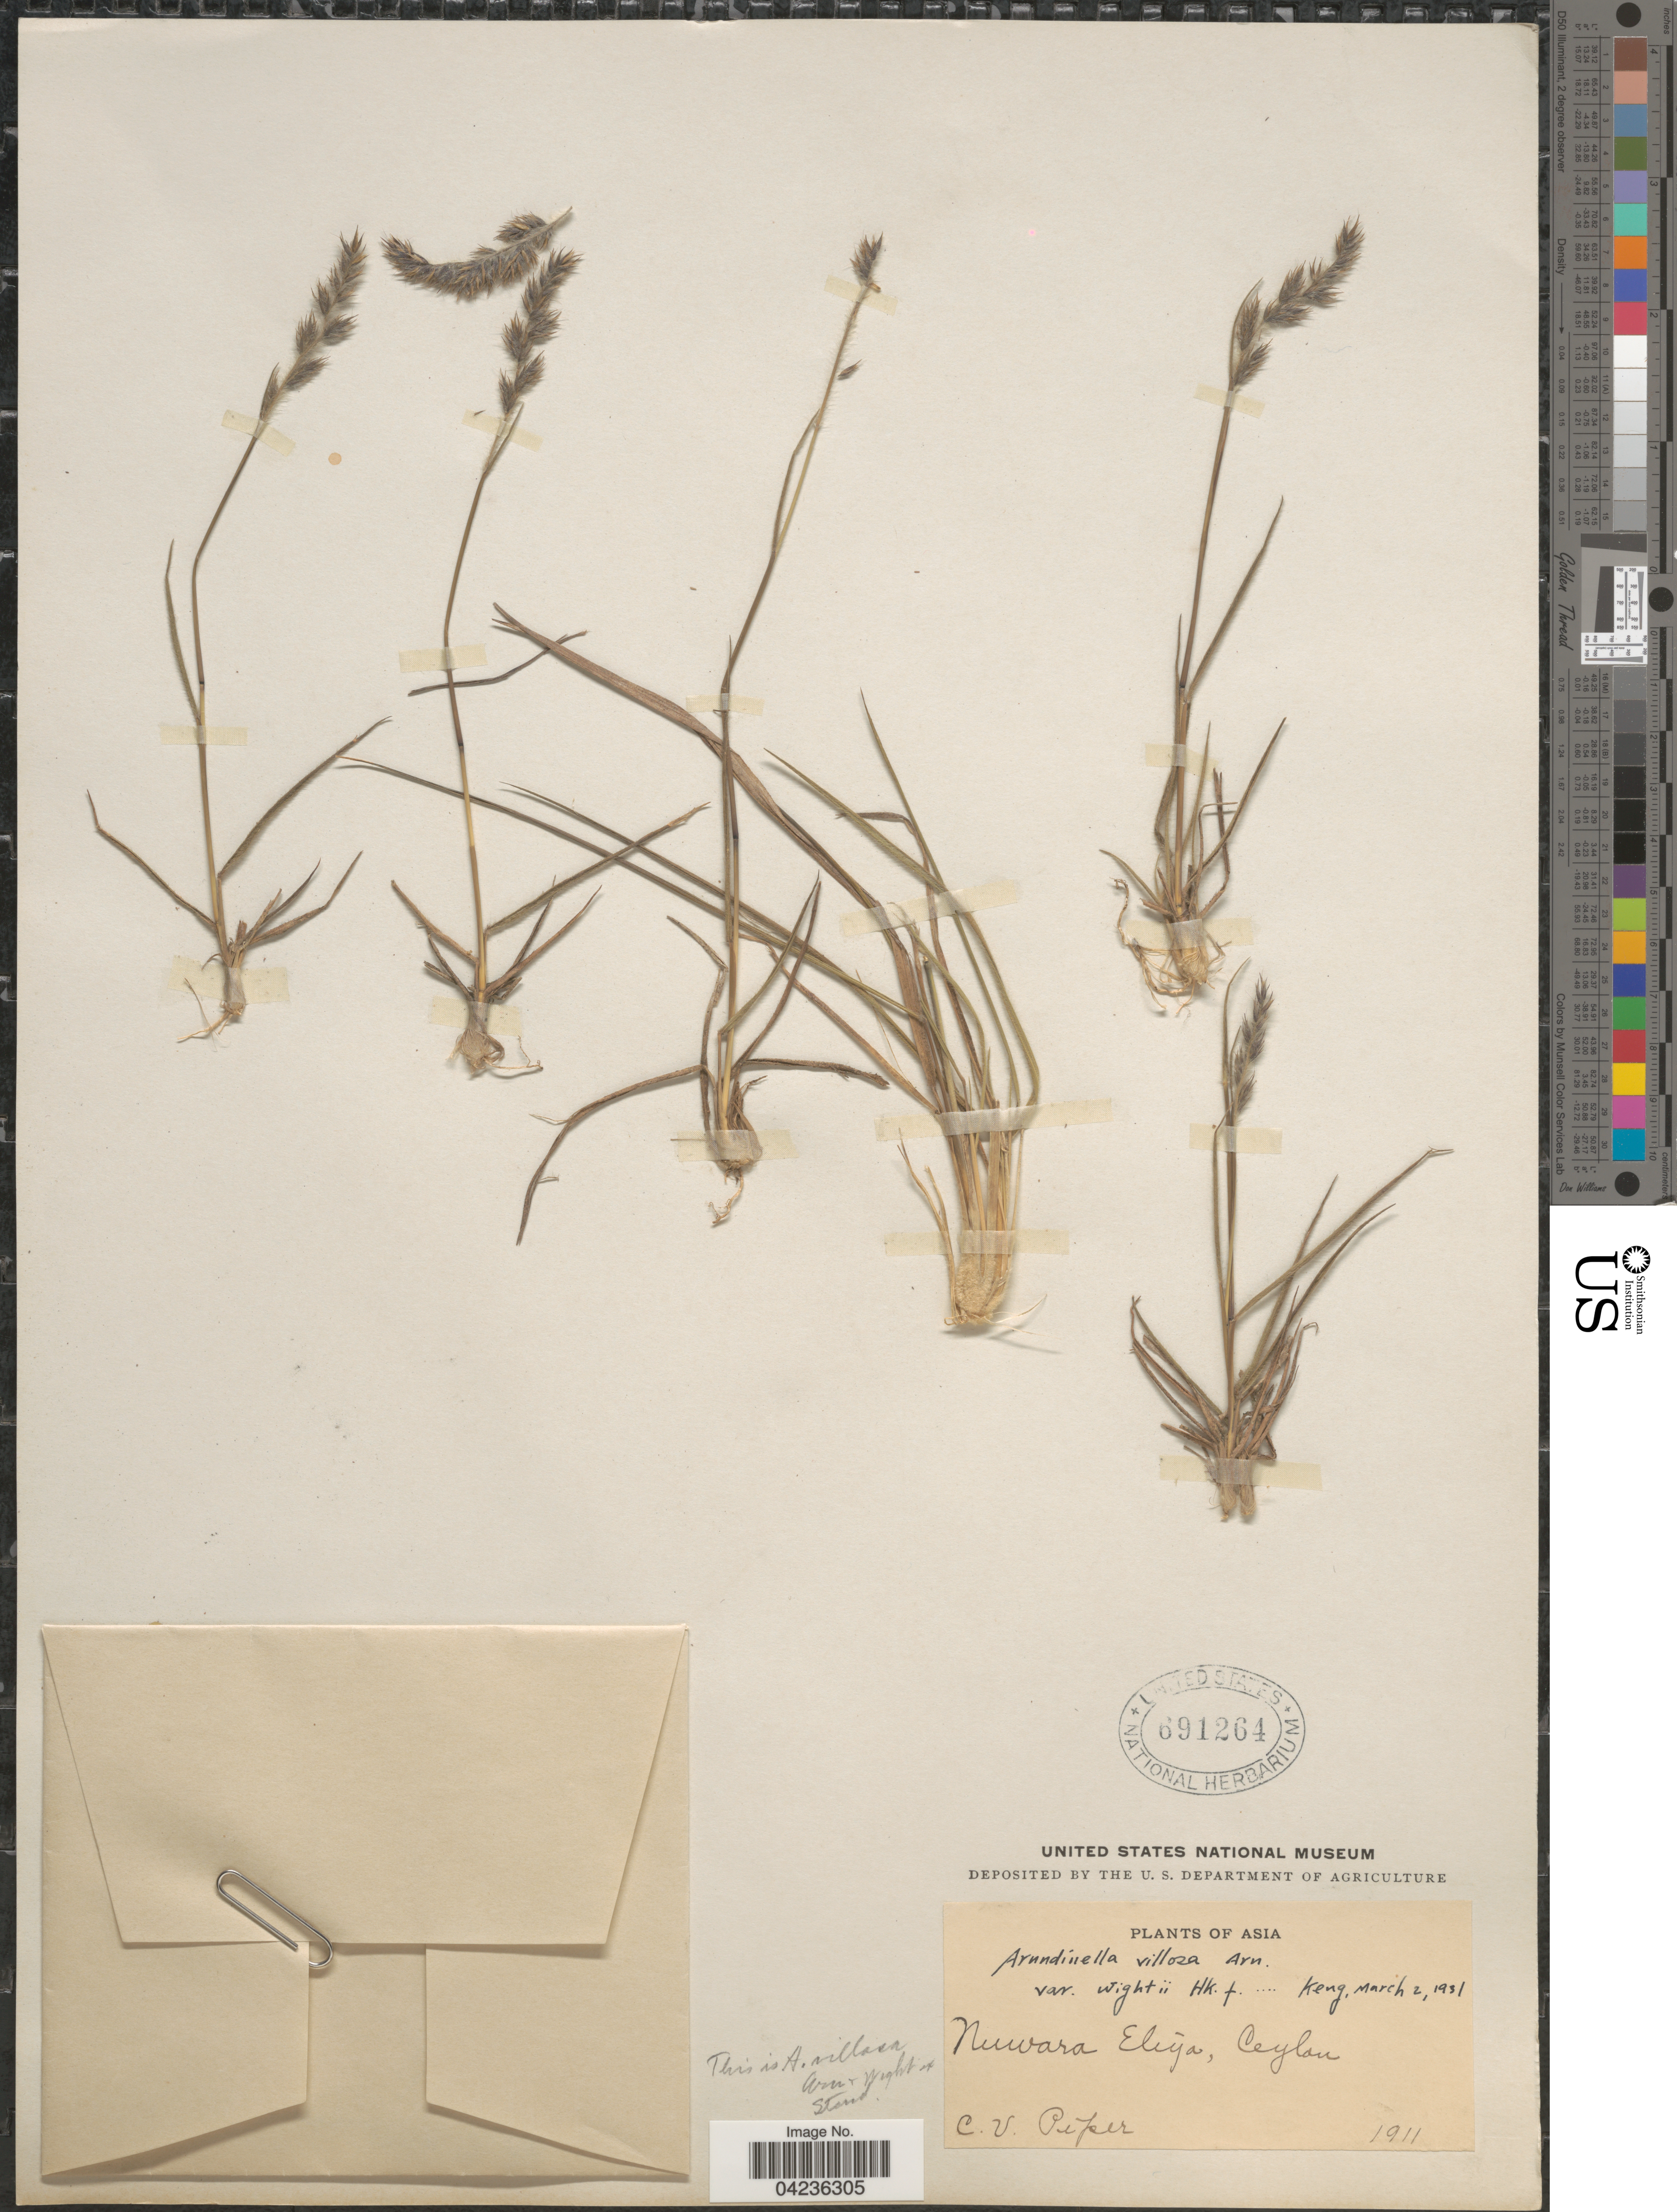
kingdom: Plantae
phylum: Tracheophyta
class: Liliopsida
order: Poales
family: Poaceae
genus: Arundinella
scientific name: Arundinella villosa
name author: Arn. ex Steud.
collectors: C. V. Piper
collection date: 1911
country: Sri Lanka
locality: Ceylon. Nuwara Eliya.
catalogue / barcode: US 691264